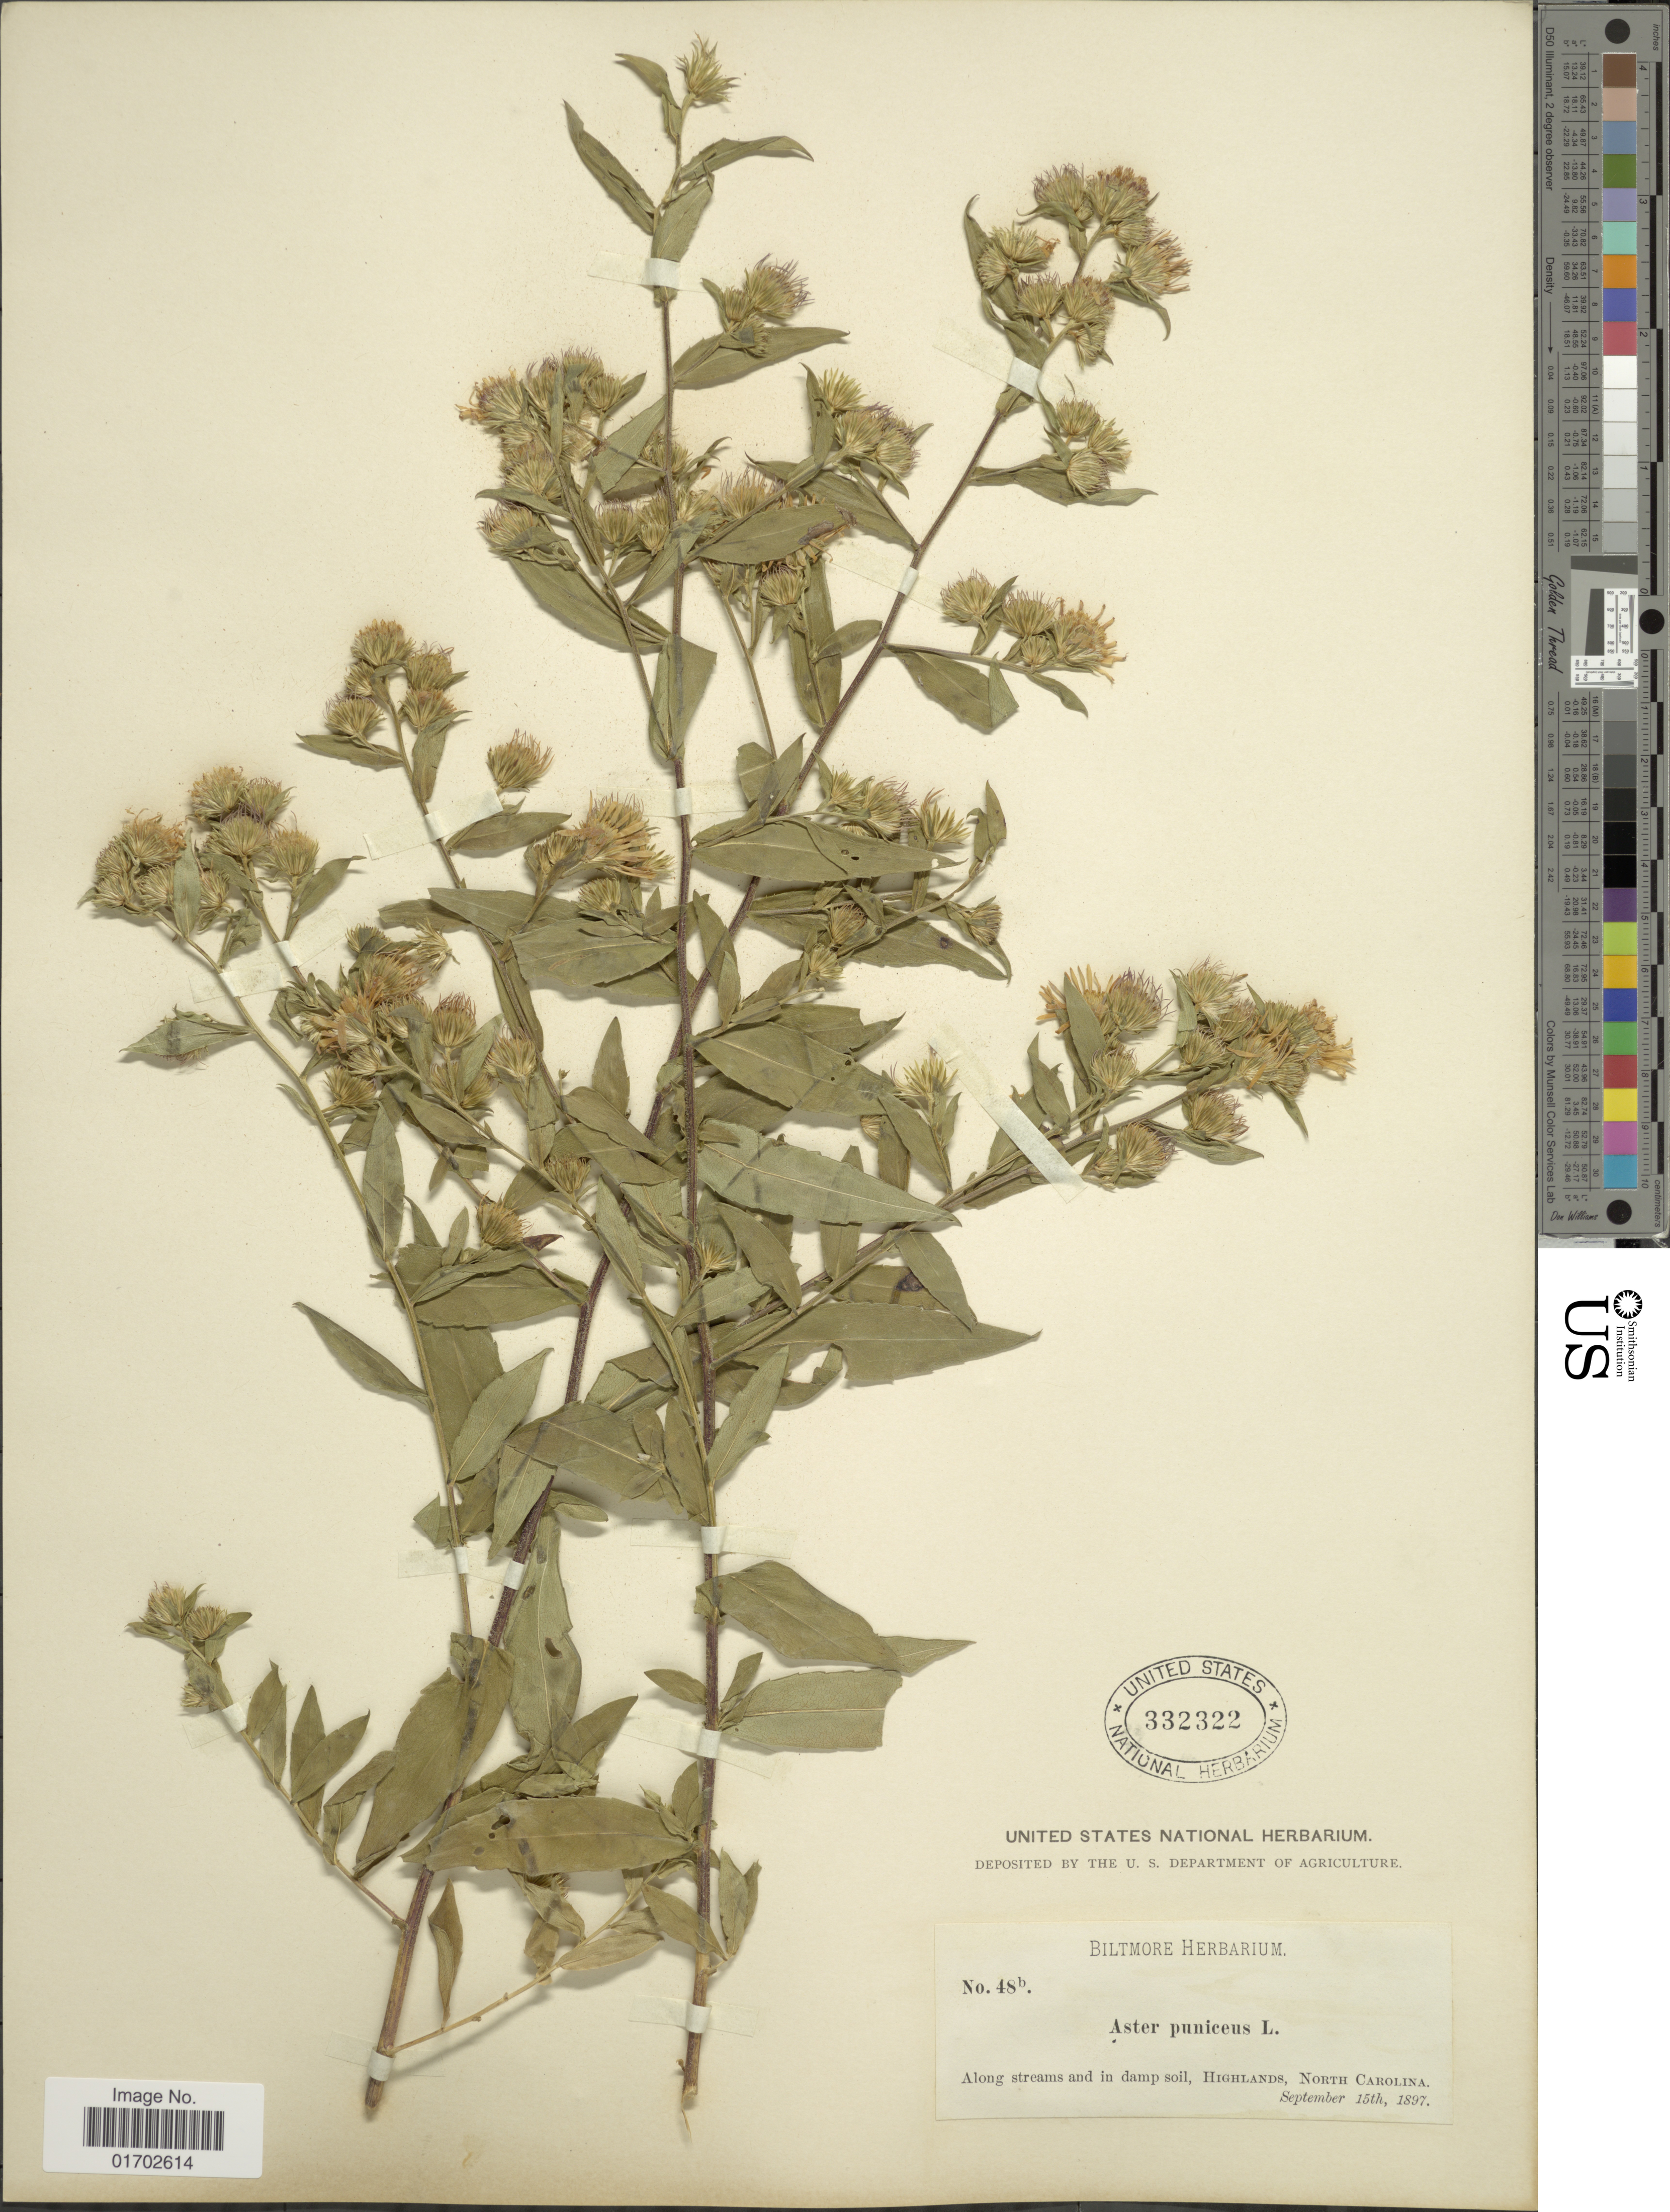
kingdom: Plantae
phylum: Tracheophyta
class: Magnoliopsida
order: Asterales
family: Asteraceae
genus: Symphyotrichum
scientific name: Symphyotrichum puniceum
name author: (L.) Á. Löve & D. Löve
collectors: ex herb. Biltmore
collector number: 48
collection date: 1897-09-15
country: United States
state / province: North Carolina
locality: Along stream and in damp soil, Highlands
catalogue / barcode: US 332322